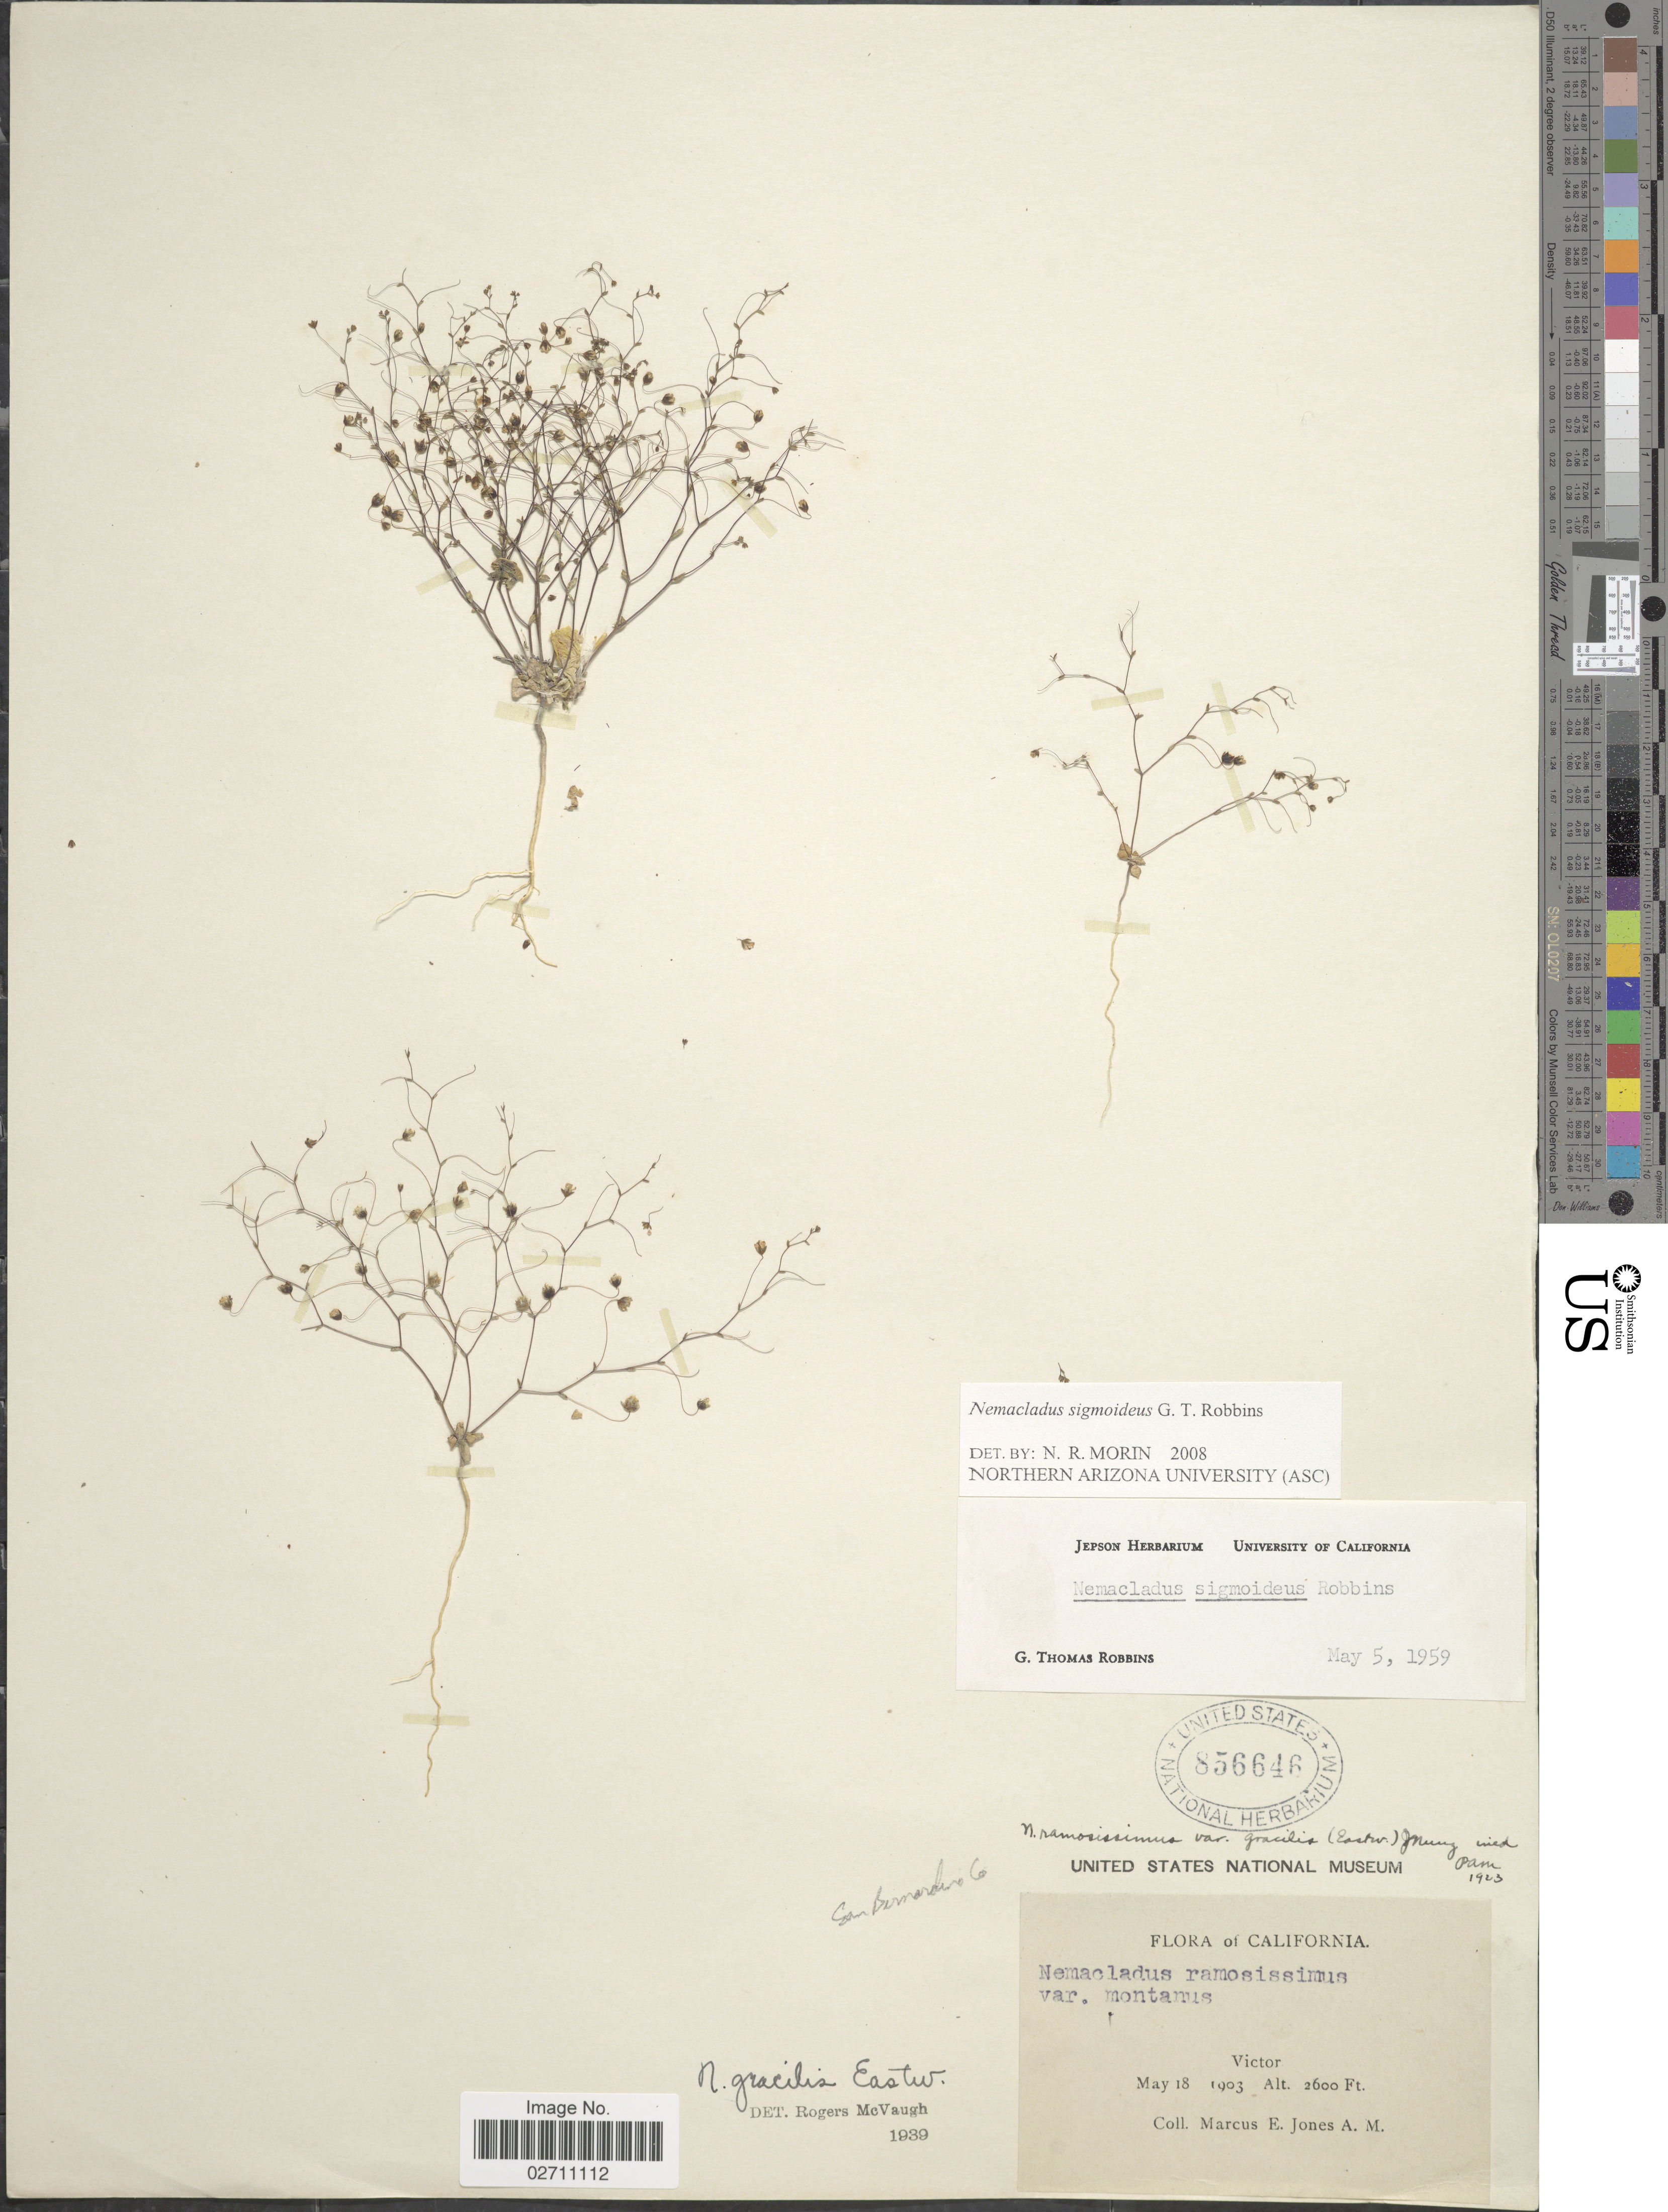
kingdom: Plantae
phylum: Tracheophyta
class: Magnoliopsida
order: Asterales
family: Campanulaceae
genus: Nemacladus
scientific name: Nemacladus sigmoideus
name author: G.T. Robbins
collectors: M. E. Jones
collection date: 1903-05-18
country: United States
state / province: California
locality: Victor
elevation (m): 792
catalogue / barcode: US 8566466